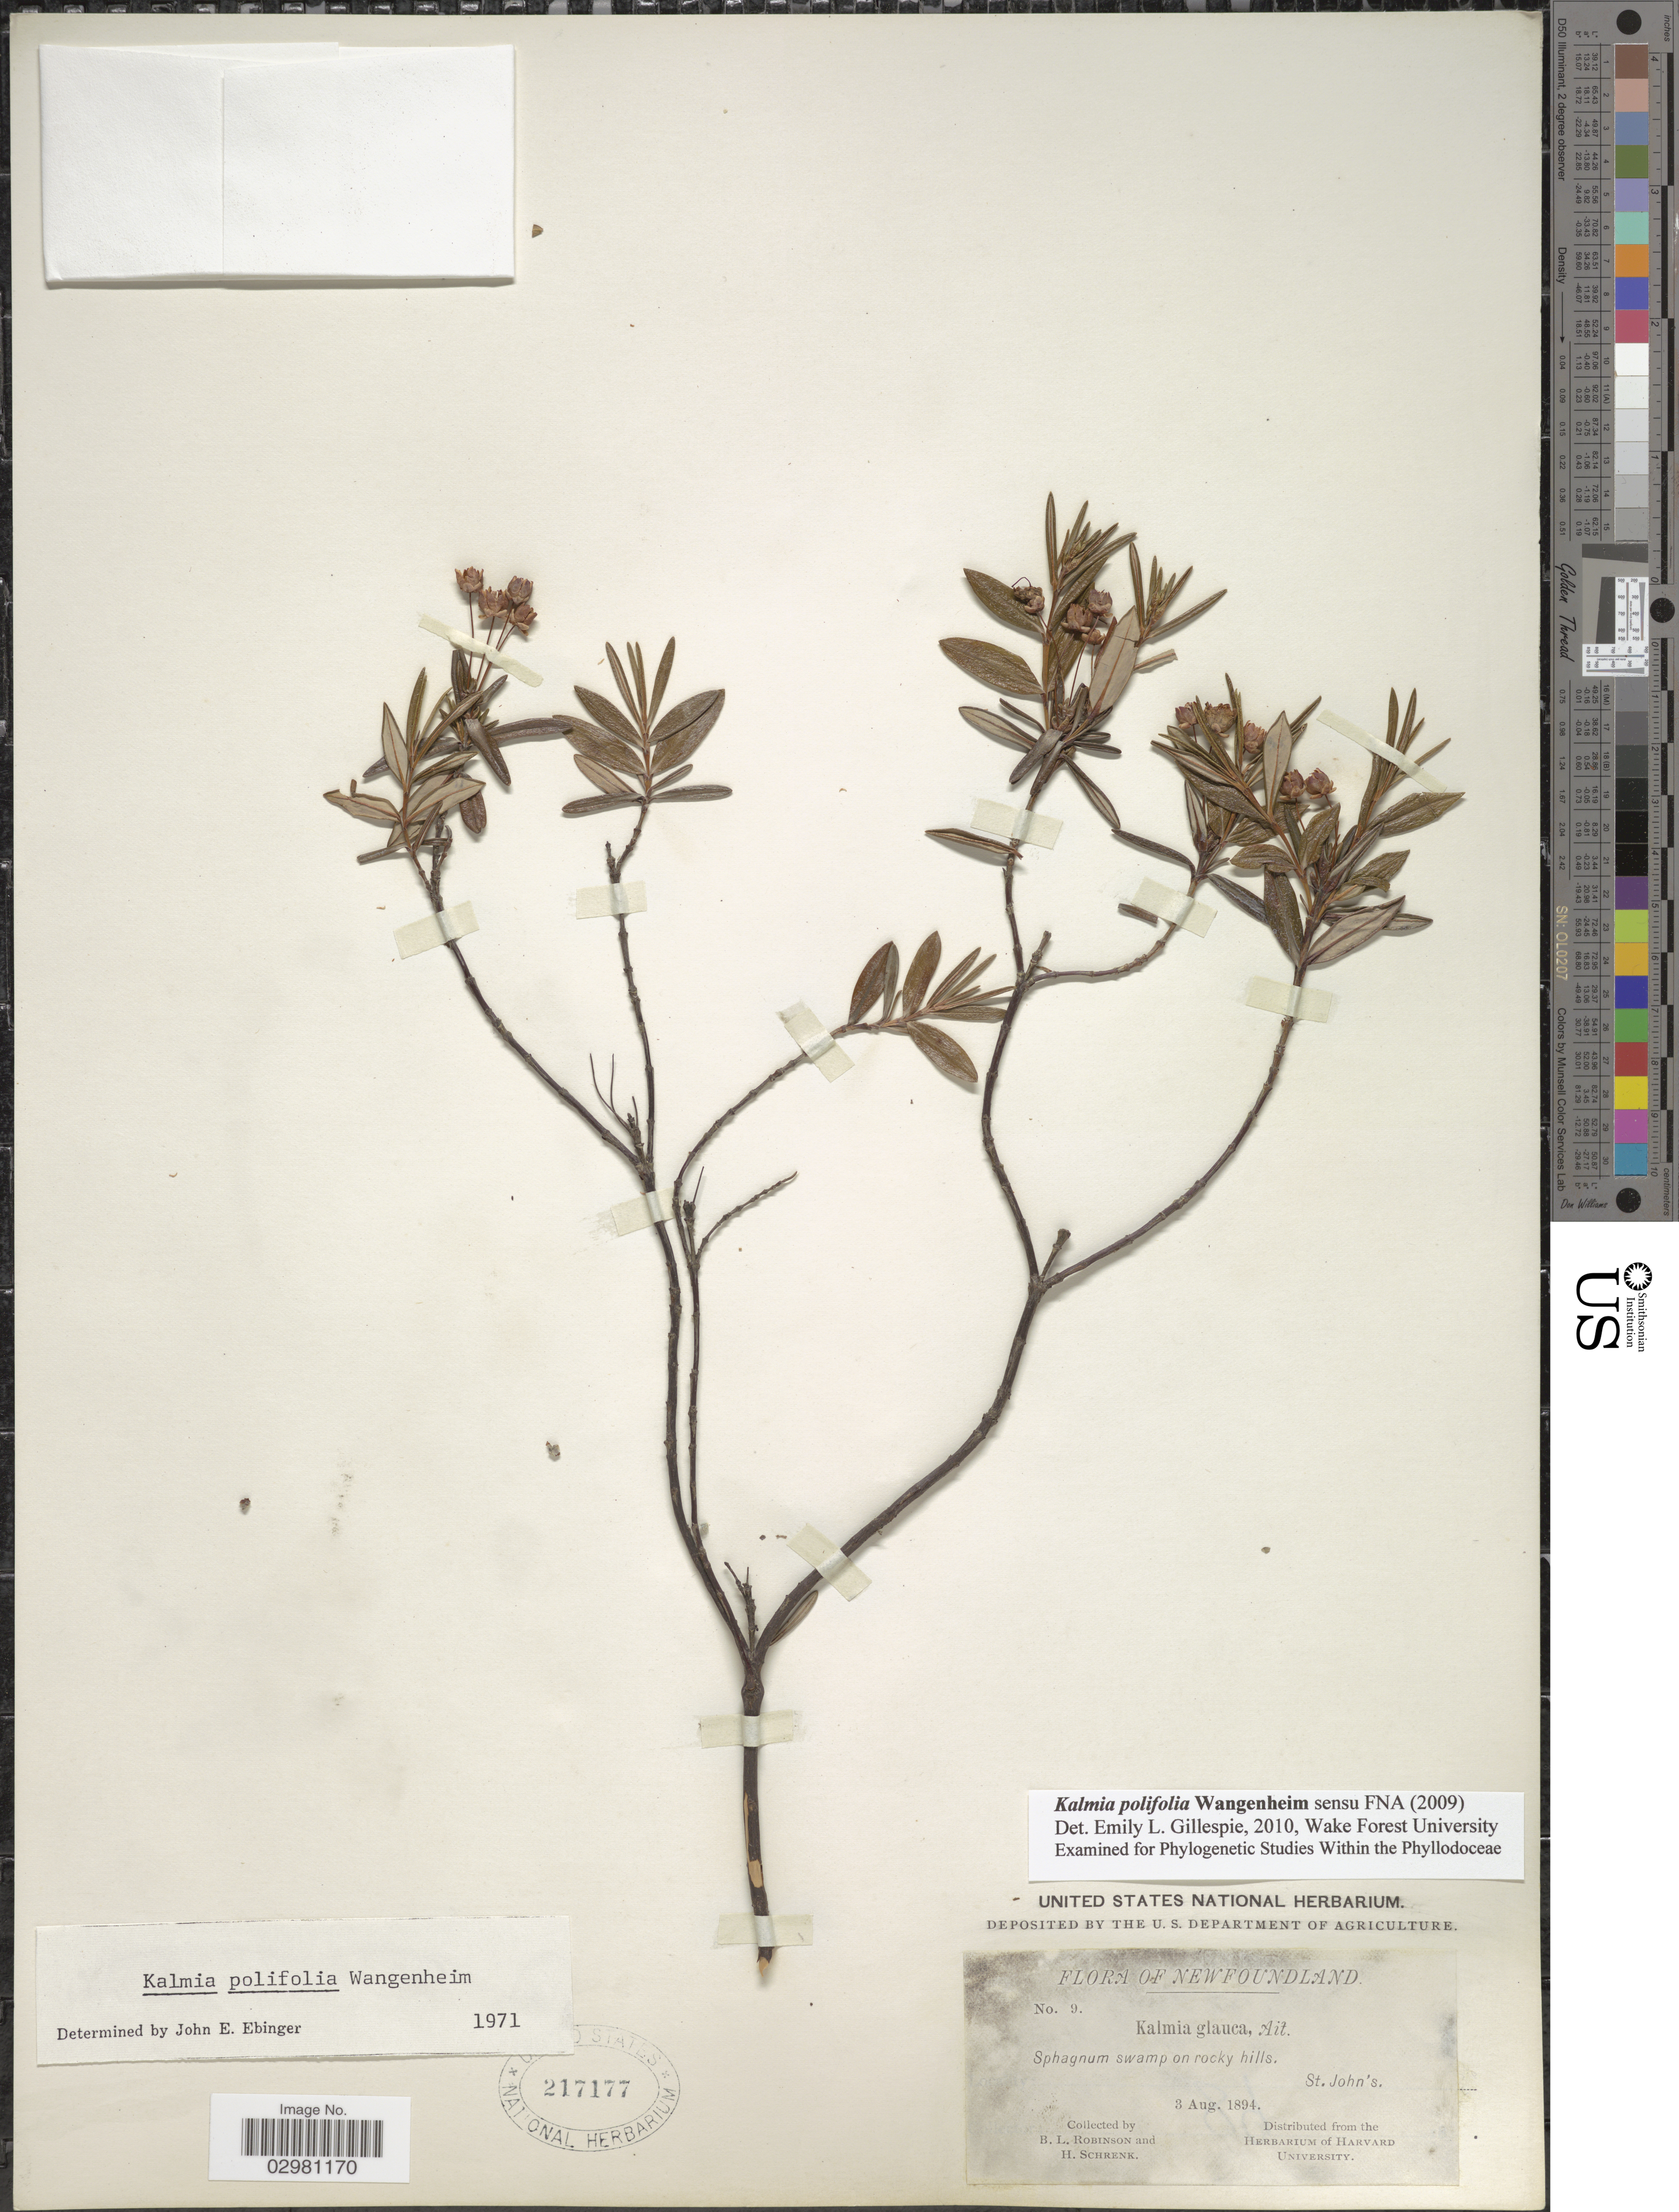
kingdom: Plantae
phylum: Tracheophyta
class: Magnoliopsida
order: Ericales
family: Ericaceae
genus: Kalmia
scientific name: Kalmia polifolia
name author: Wangenh.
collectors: B. L. Robinson & H. Schrenk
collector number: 9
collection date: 1894-08-03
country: Canada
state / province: Newfoundland and Labrador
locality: Sphagnum swamp on rocky hills. St. John's.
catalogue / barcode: US 217177